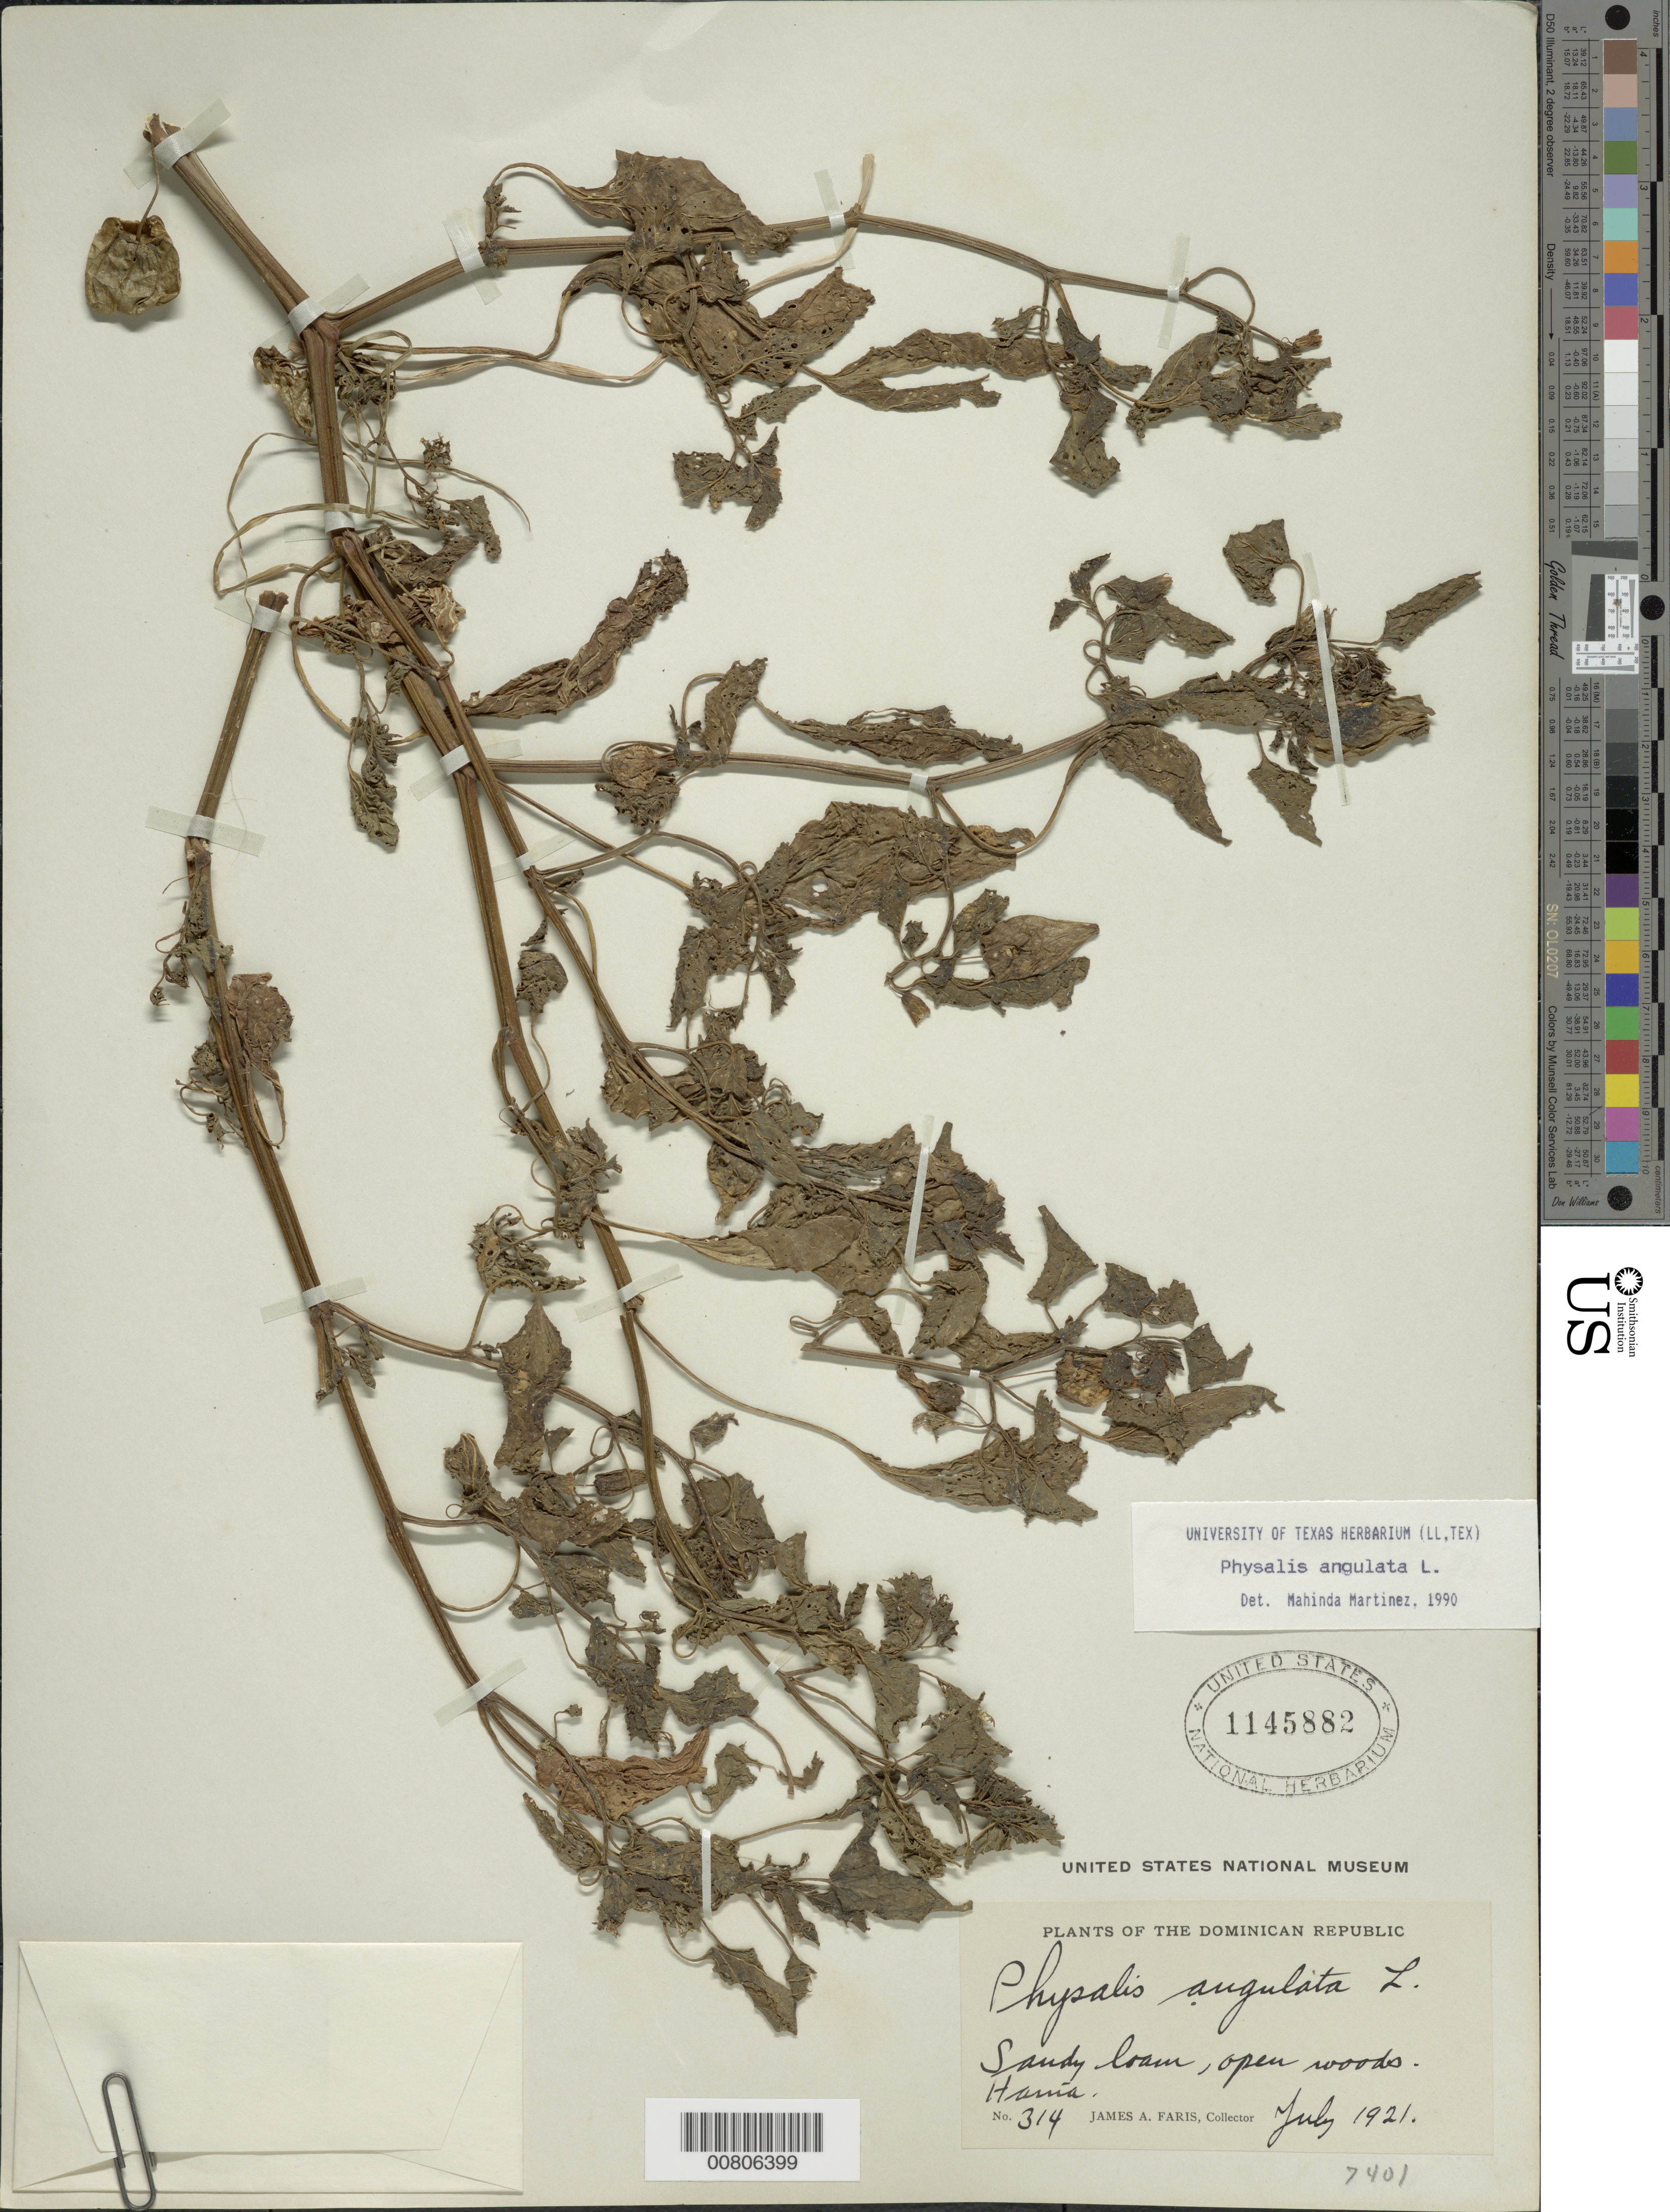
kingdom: Plantae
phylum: Tracheophyta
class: Magnoliopsida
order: Solanales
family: Solanaceae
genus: Physalis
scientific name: Physalis angulata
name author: L.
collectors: J. Faris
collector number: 314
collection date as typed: Jul 1921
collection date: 1921-07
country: Dominican Republic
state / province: San Cristóbal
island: Hispaniola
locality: Haina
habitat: Sandy loam, open woods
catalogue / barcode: US 1145882